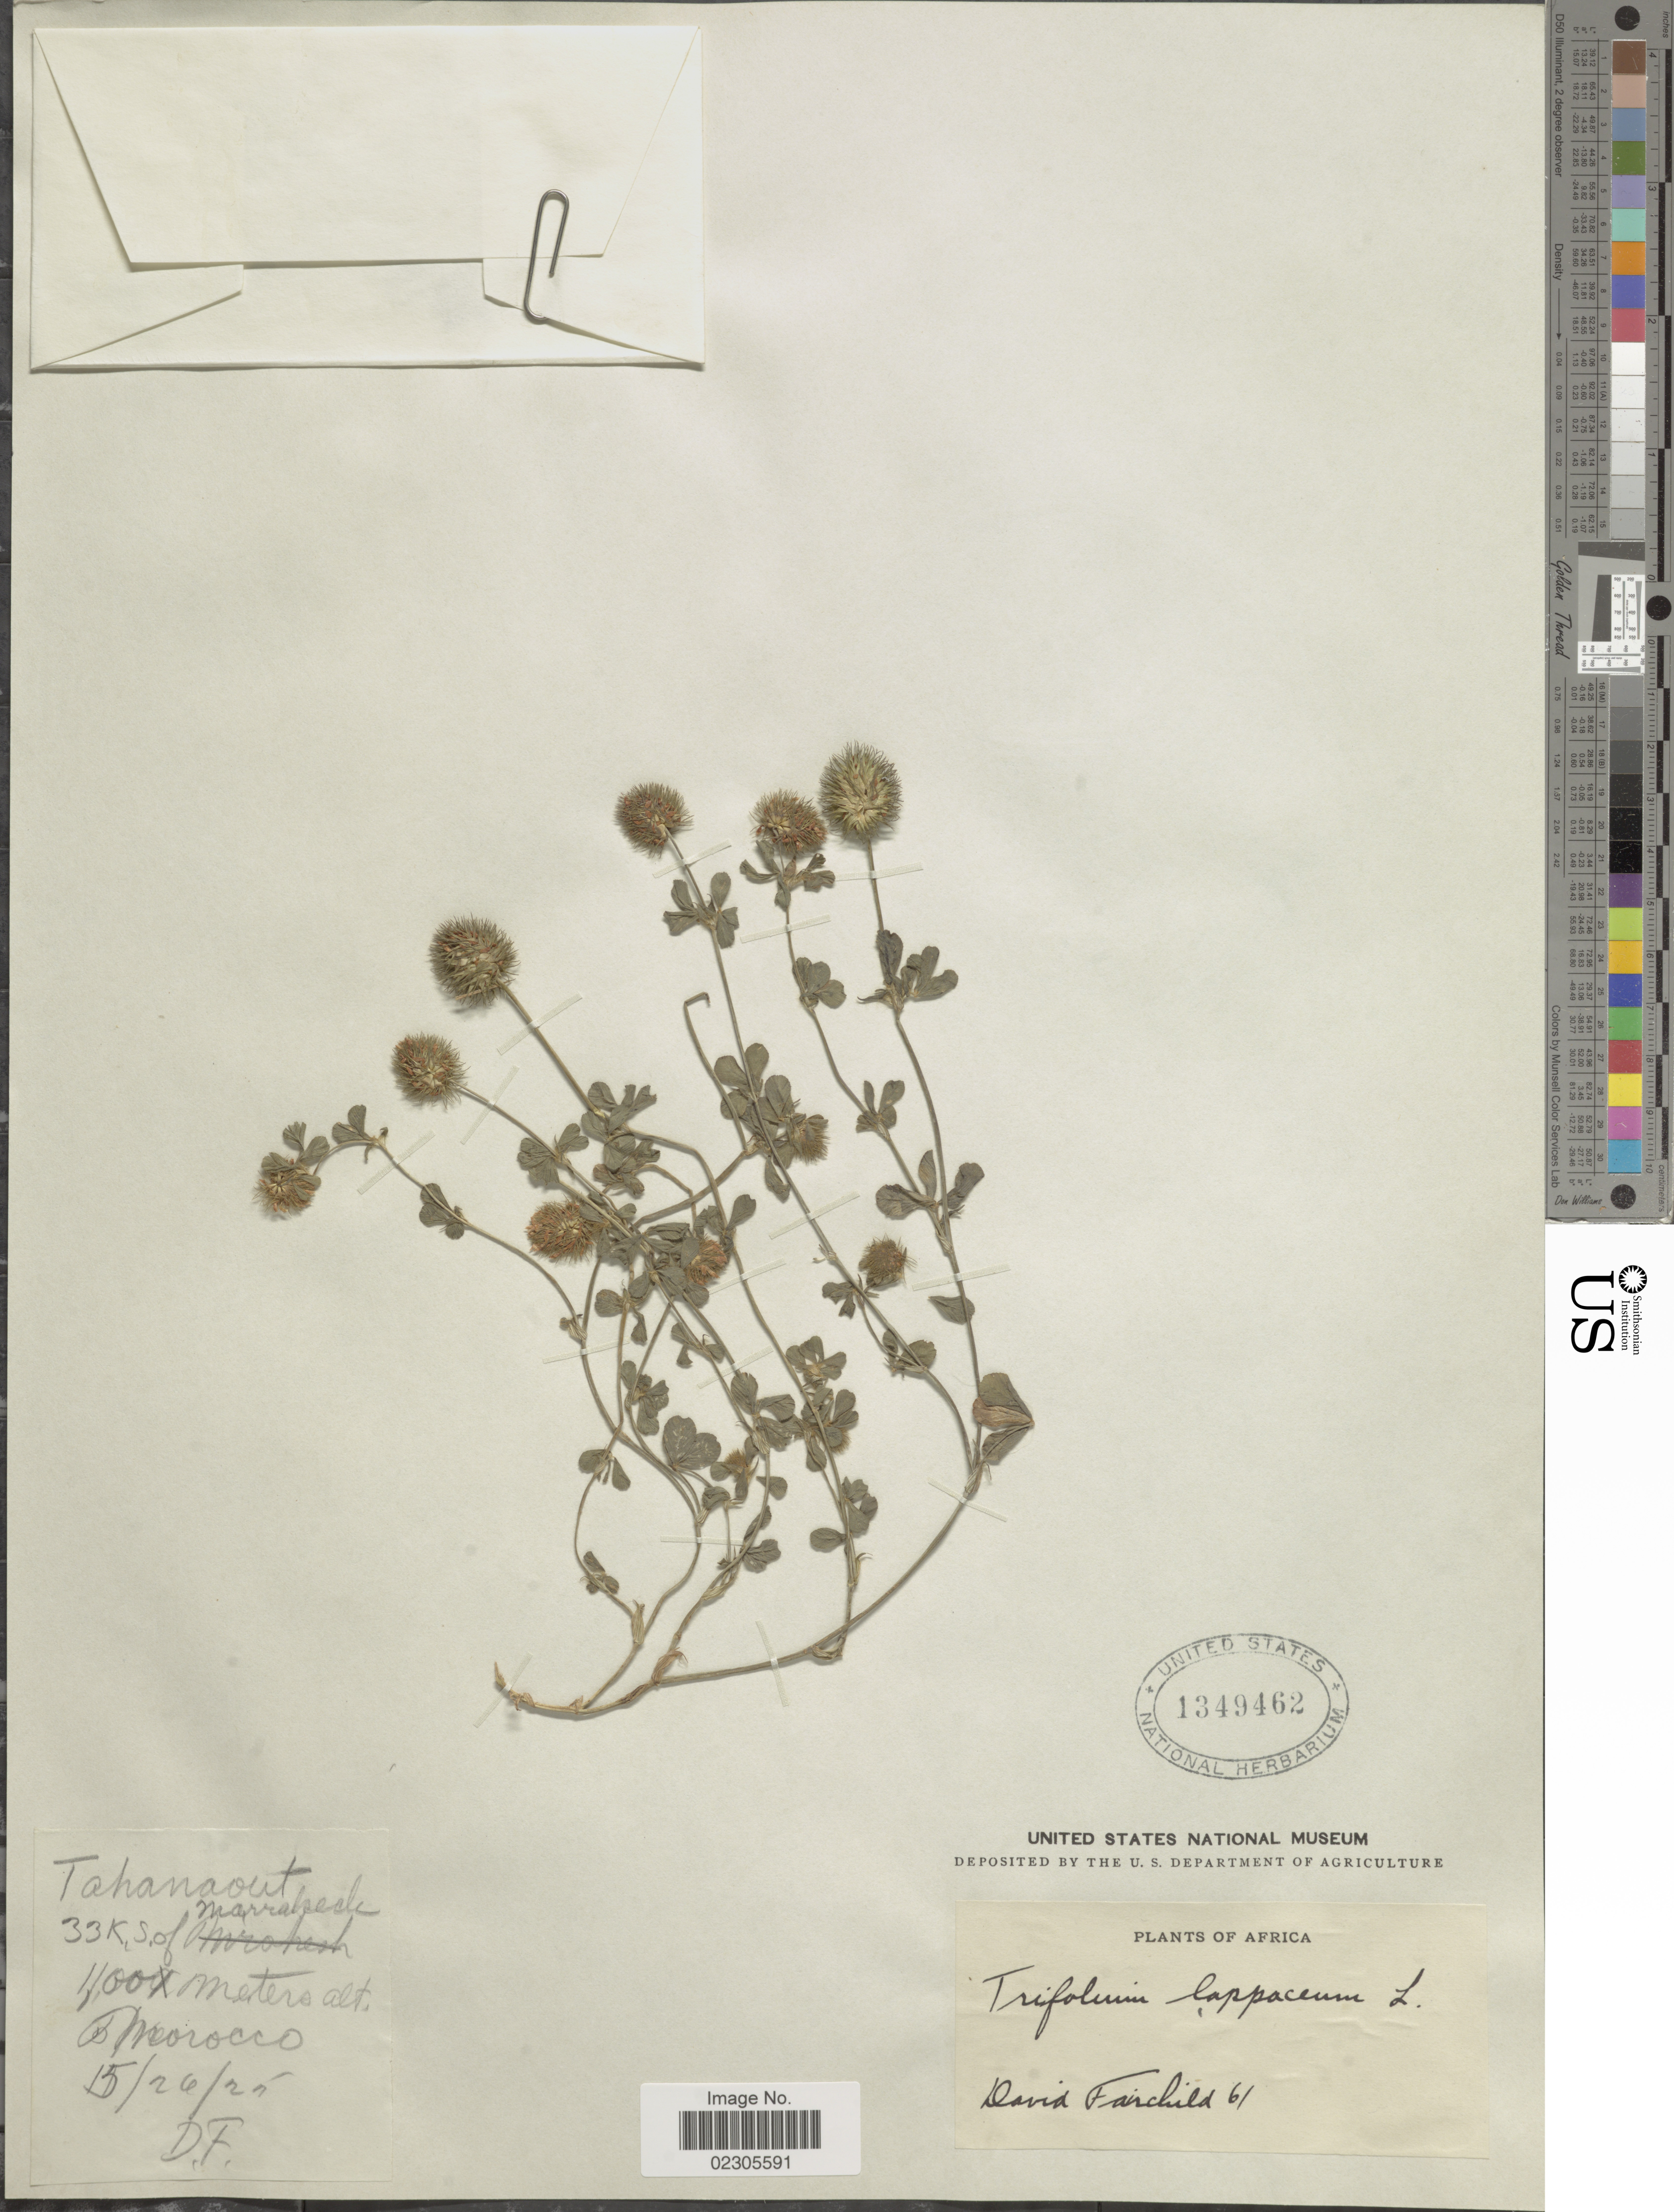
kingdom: Plantae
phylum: Tracheophyta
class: Magnoliopsida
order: Fabales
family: Fabaceae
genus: Trifolium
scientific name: Trifolium lappaceum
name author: L.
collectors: D. Fairchild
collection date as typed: Transcribed d/m/y: 26/5/25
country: Morocco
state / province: Marrakech-Tensift-Al Haouz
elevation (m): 400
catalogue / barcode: US 1349462